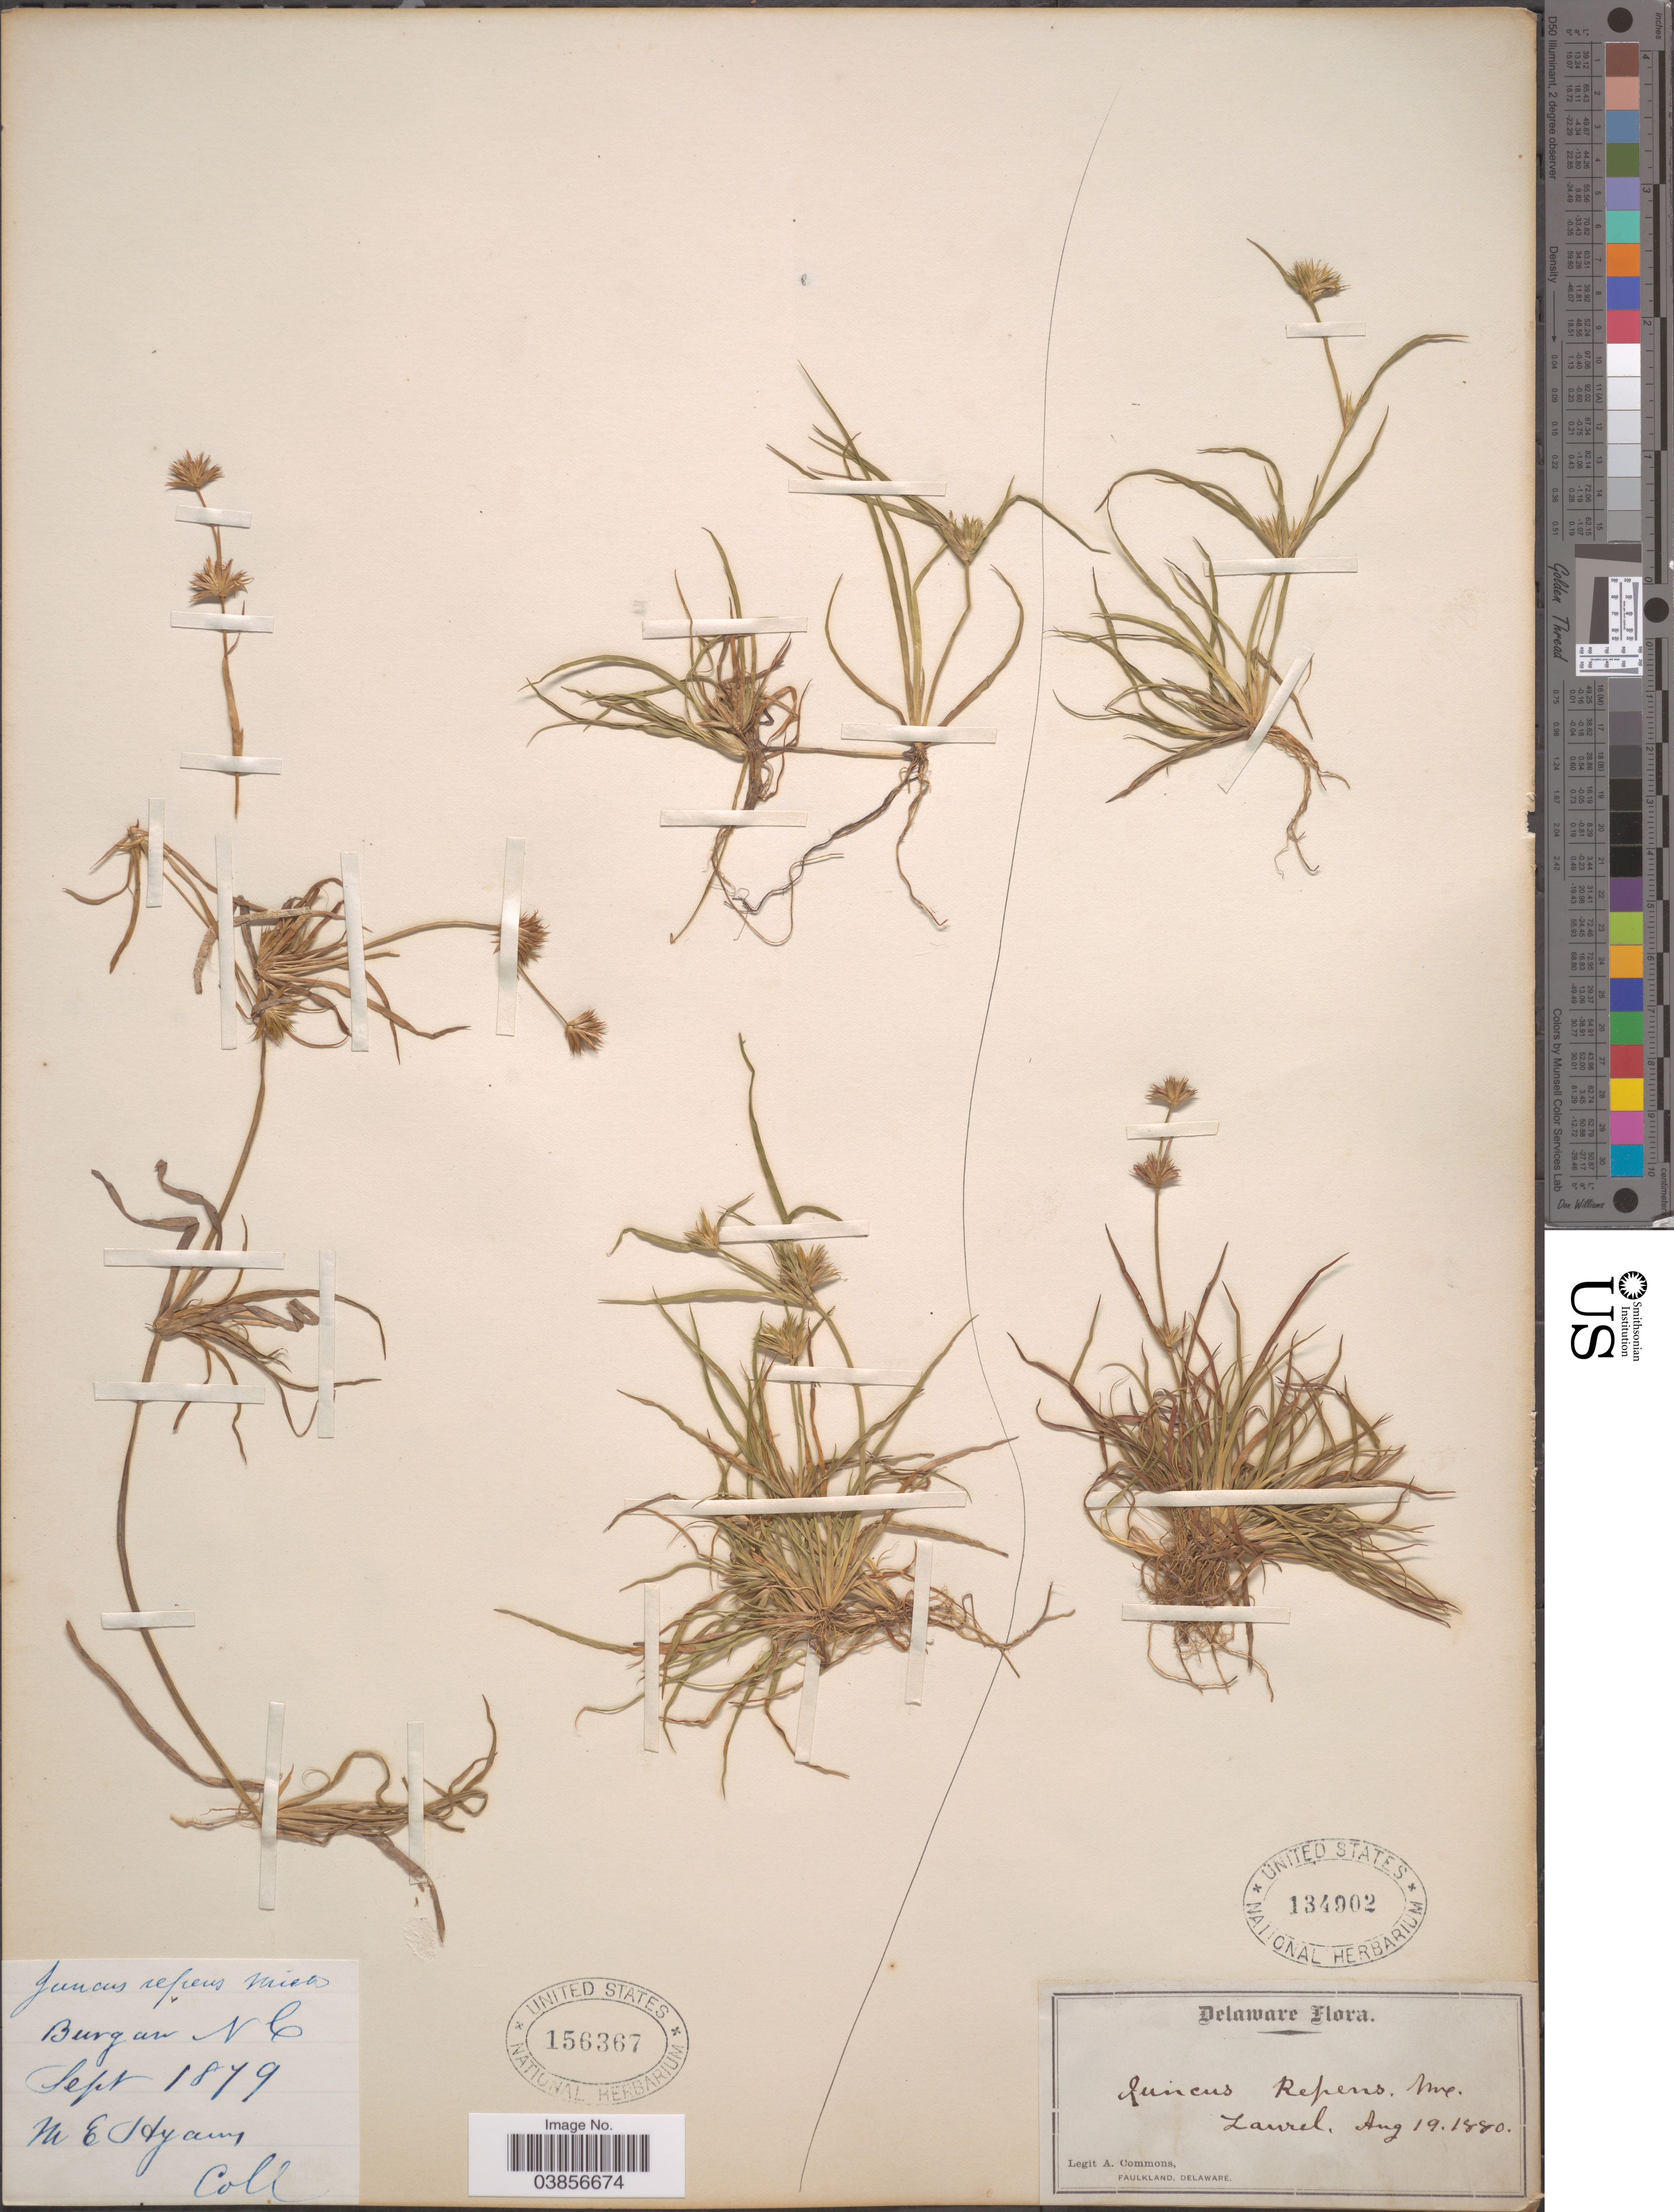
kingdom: Plantae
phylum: Tracheophyta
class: Liliopsida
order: Poales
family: Juncaceae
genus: Juncus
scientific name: Juncus repens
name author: Michx.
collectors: M. E. Hyams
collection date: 1879-09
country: United States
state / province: North Carolina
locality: Burgaw.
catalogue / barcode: US 156367